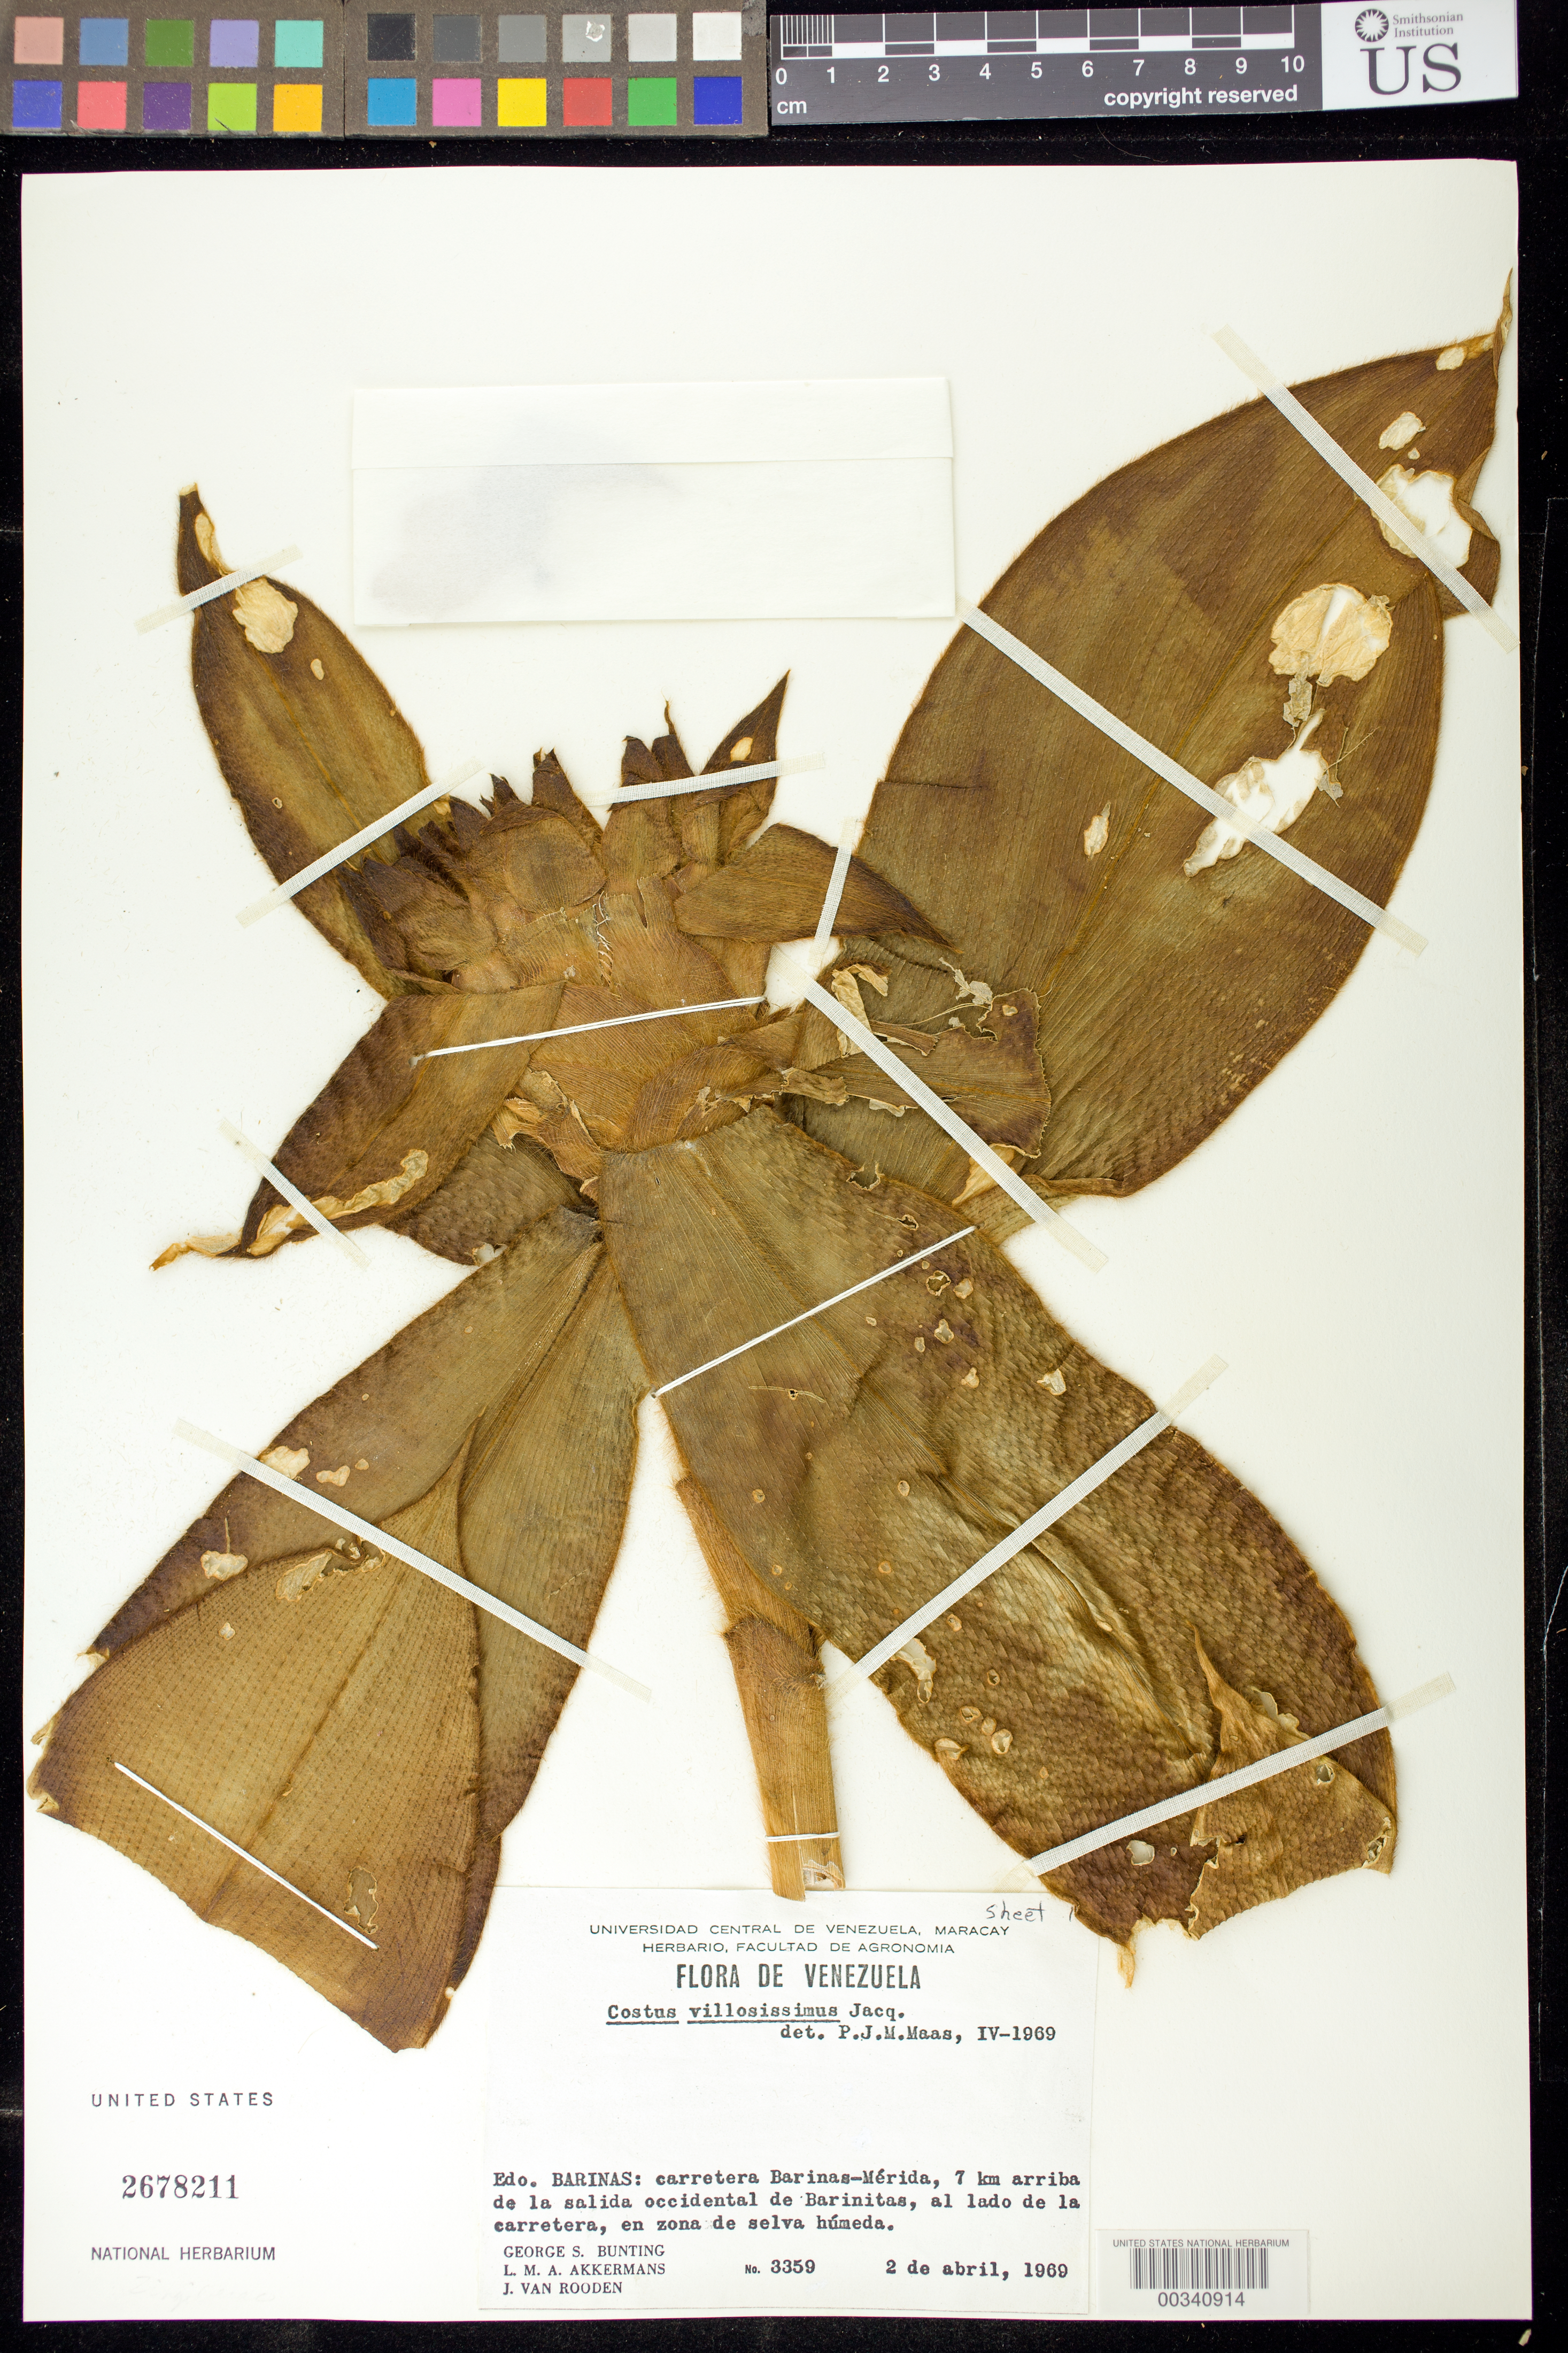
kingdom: Plantae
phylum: Tracheophyta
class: Liliopsida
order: Zingiberales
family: Costaceae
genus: Costus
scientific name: Costus villosissimus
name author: Jacq.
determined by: Maas, Paul J. M.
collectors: G. S. Bunting, L. M. Akkermans & J. Van Rooden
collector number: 3359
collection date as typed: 02 Apr 1969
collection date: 1969-04-02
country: Venezuela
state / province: Barinas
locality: Carretera barinas-merida, 7 km arriba de la salida occidental de barinitas, al lado de la carretera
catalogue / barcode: US 2678211